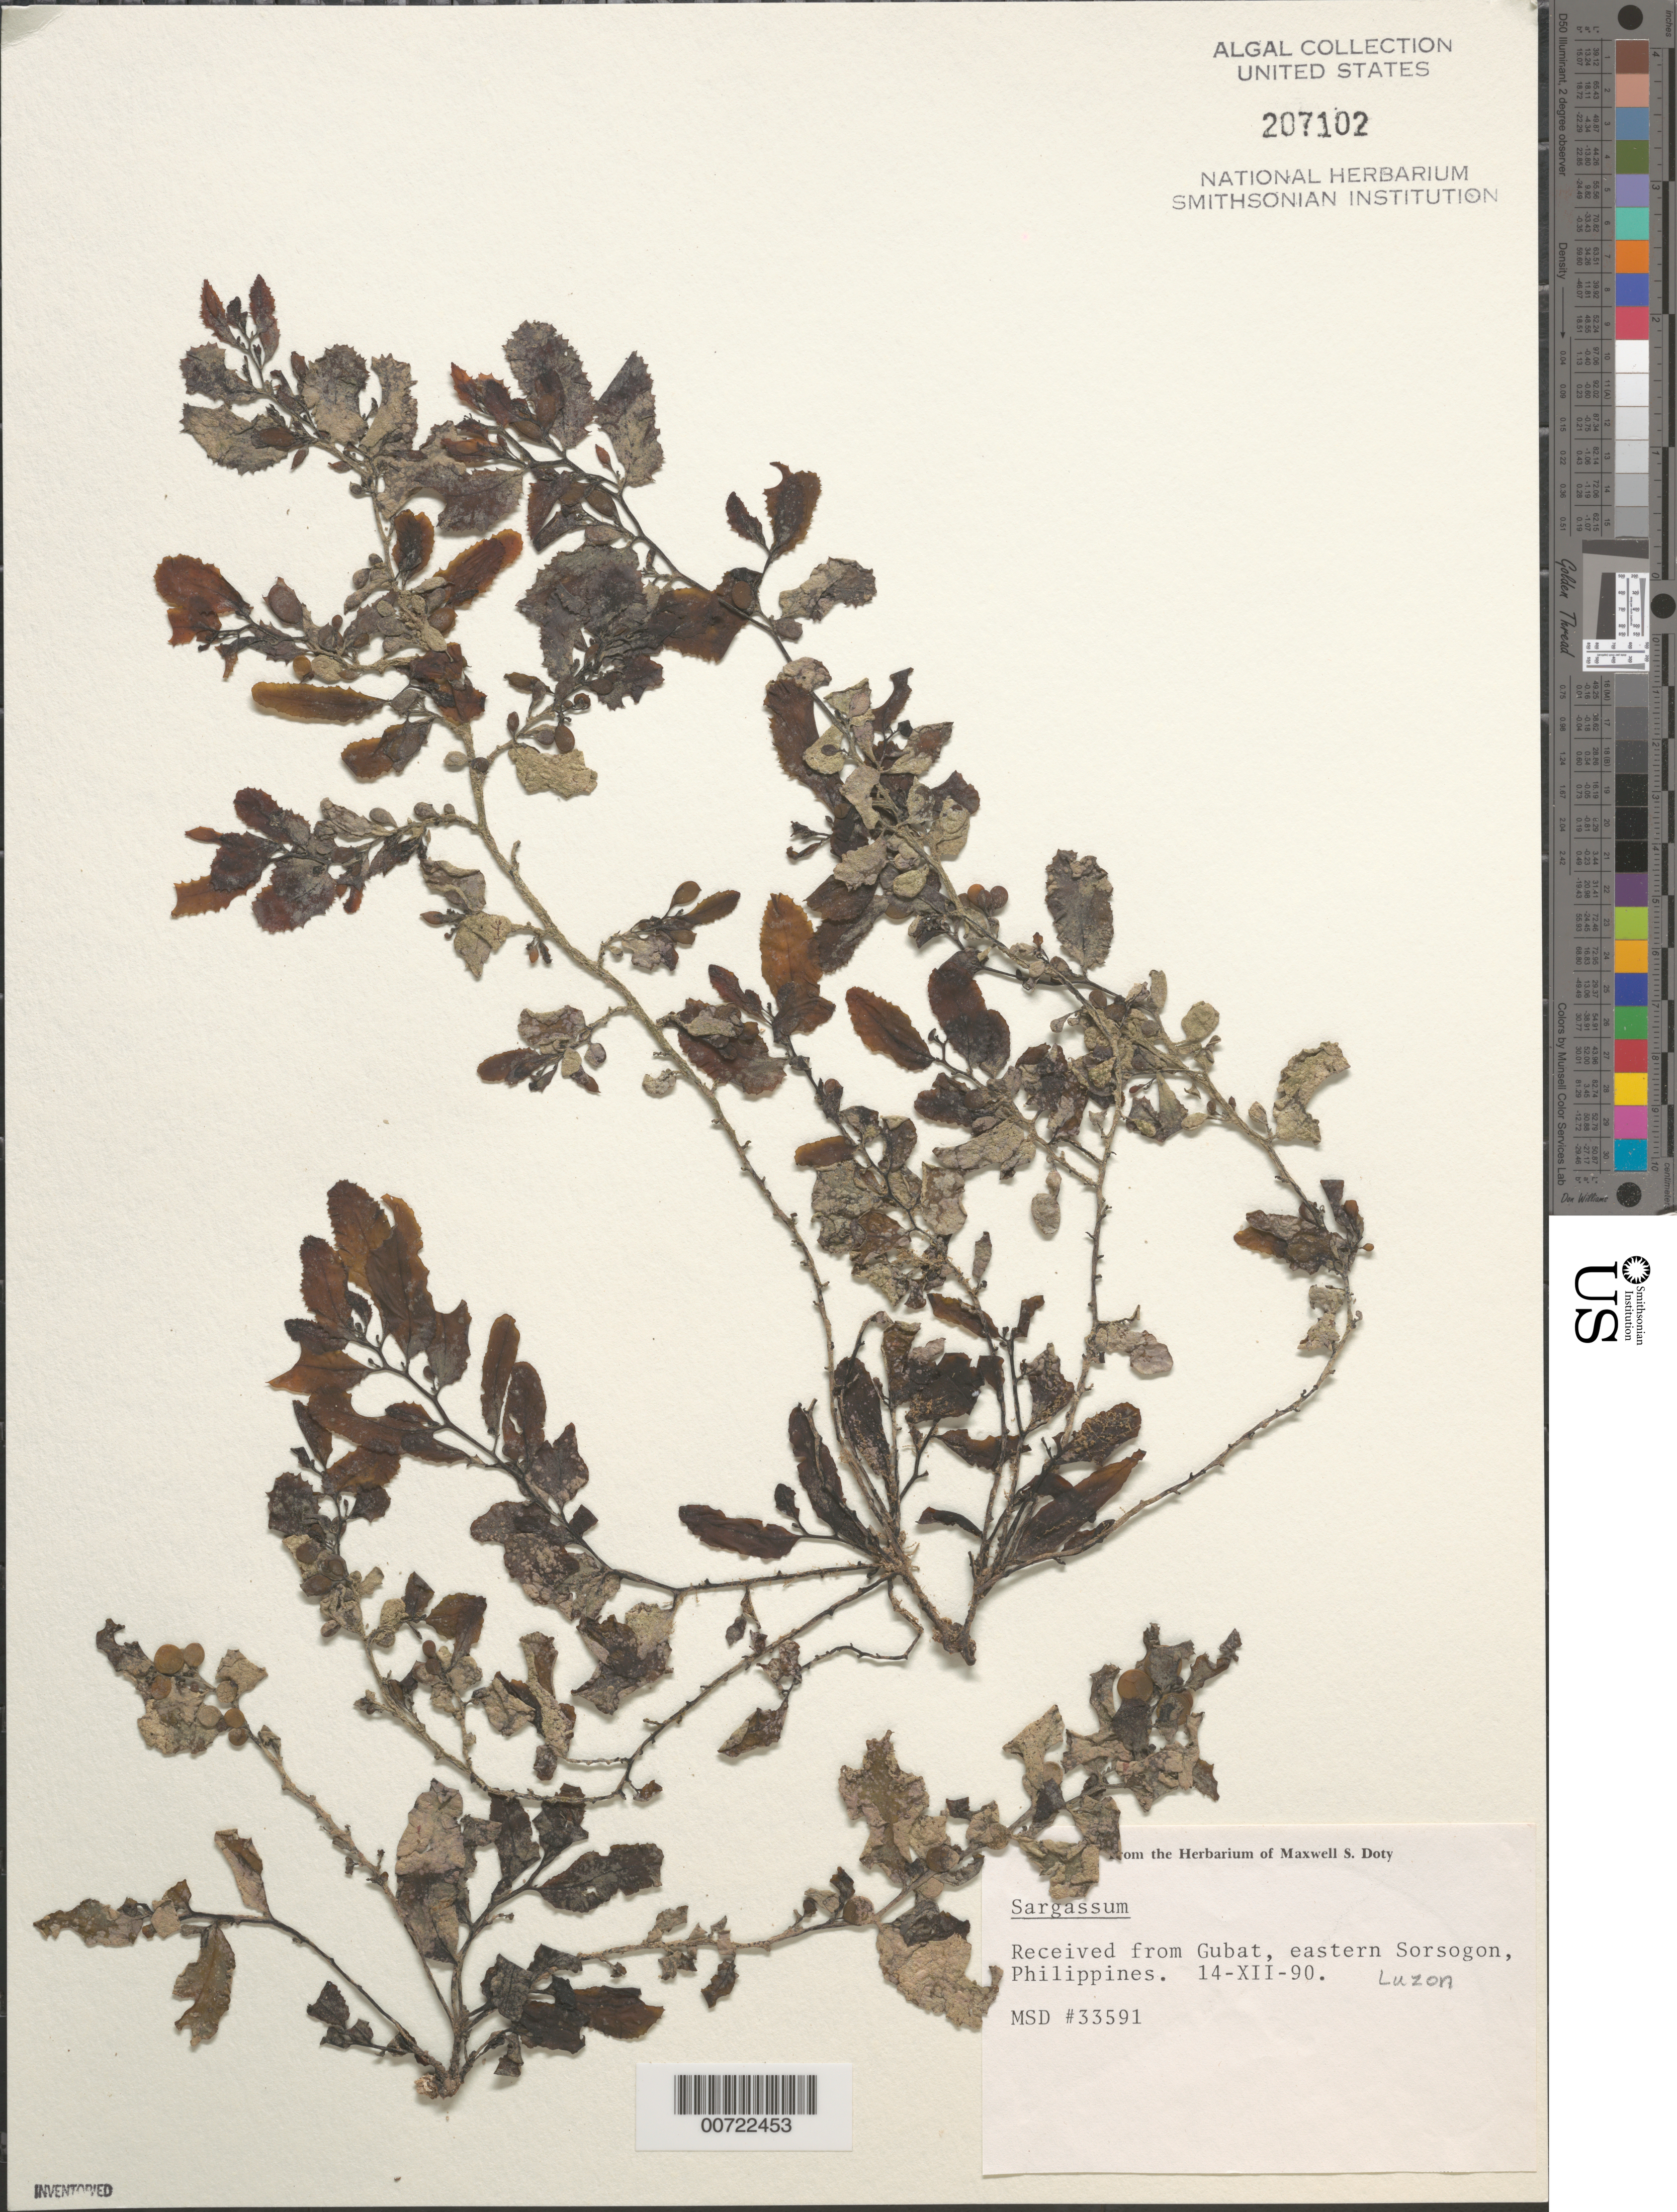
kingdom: Chromista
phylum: Ochrophyta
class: Phaeophyceae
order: Fucales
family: Sargassaceae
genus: Sargassum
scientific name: Sargassum sp.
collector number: MSD 33591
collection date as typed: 14 Dec 1990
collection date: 1990-12-14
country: Philippines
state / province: Bicol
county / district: Sorsogon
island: Luzon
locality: Gubat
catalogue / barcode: US 207102